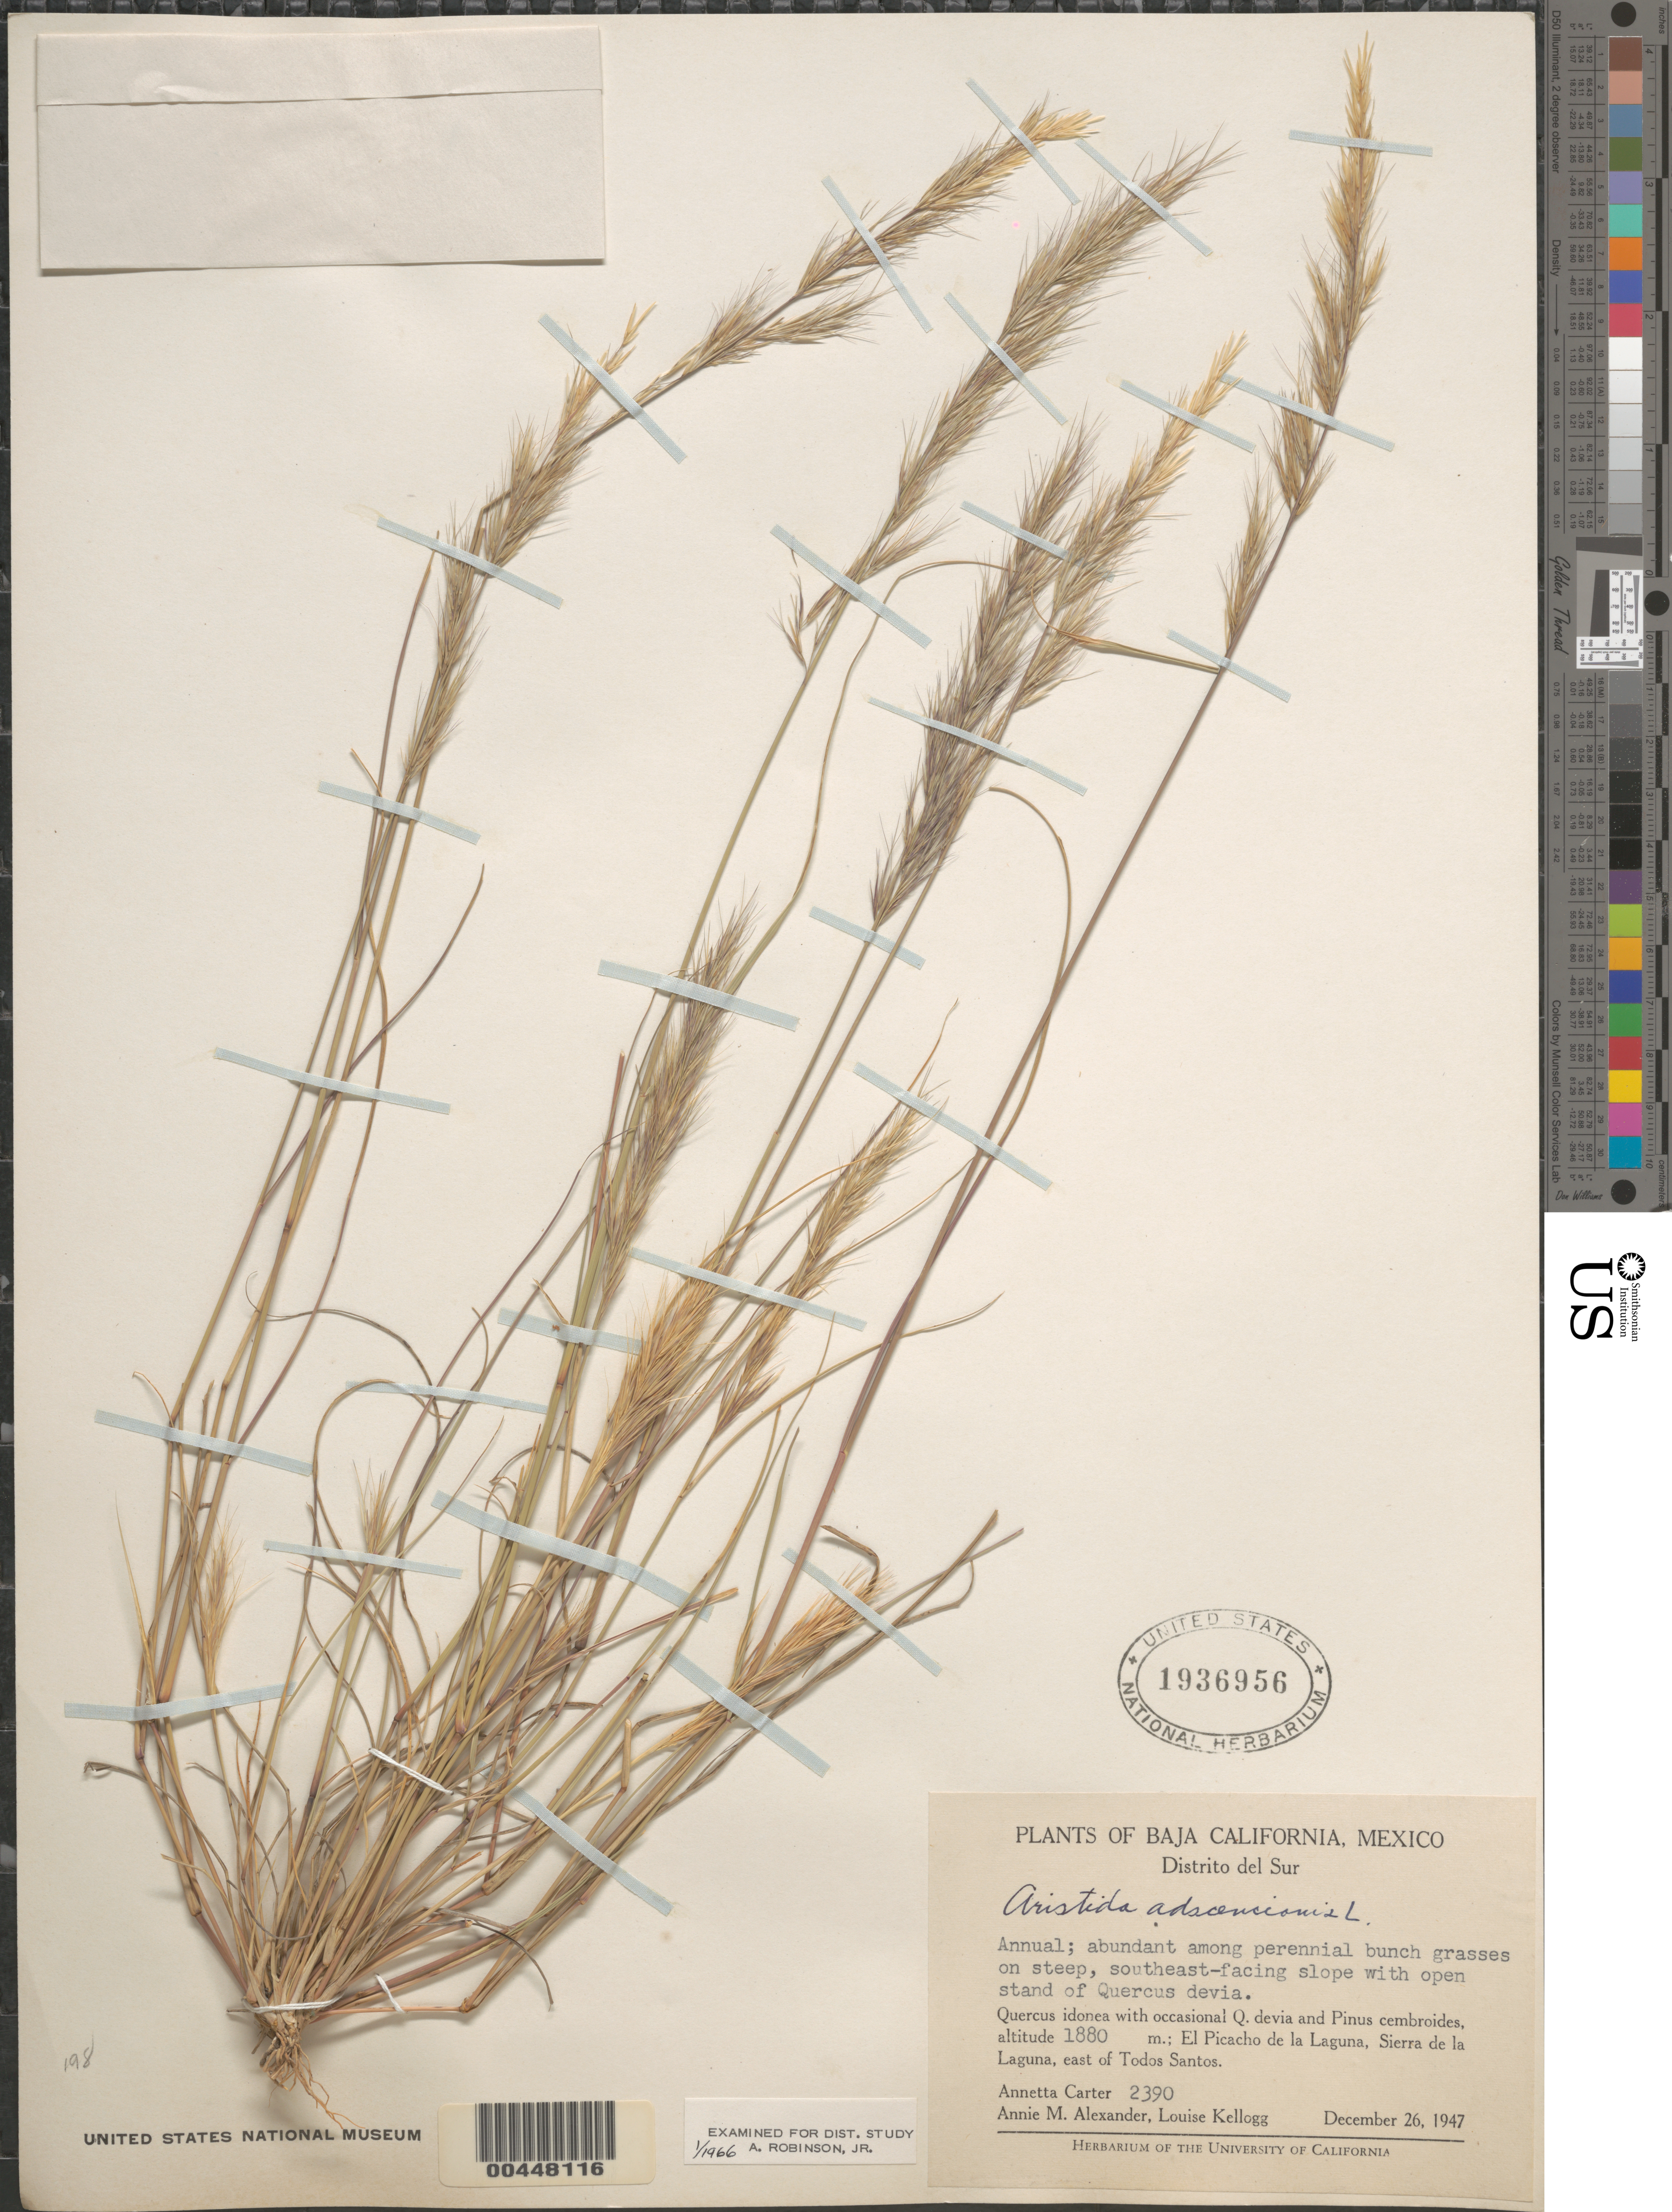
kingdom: Plantae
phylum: Tracheophyta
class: Liliopsida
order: Poales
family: Poaceae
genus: Aristida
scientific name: Aristida adscensionis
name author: L.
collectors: A. M. Carter, A. M. Alexander & L. Kellogg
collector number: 2390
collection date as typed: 26 Dec 1947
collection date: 1947-12-26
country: Mexico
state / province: Baja California Sur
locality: El Picacho de la Laguna, Sierra de la Laguna, E of Todos Santos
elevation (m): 1880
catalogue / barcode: US 1936956